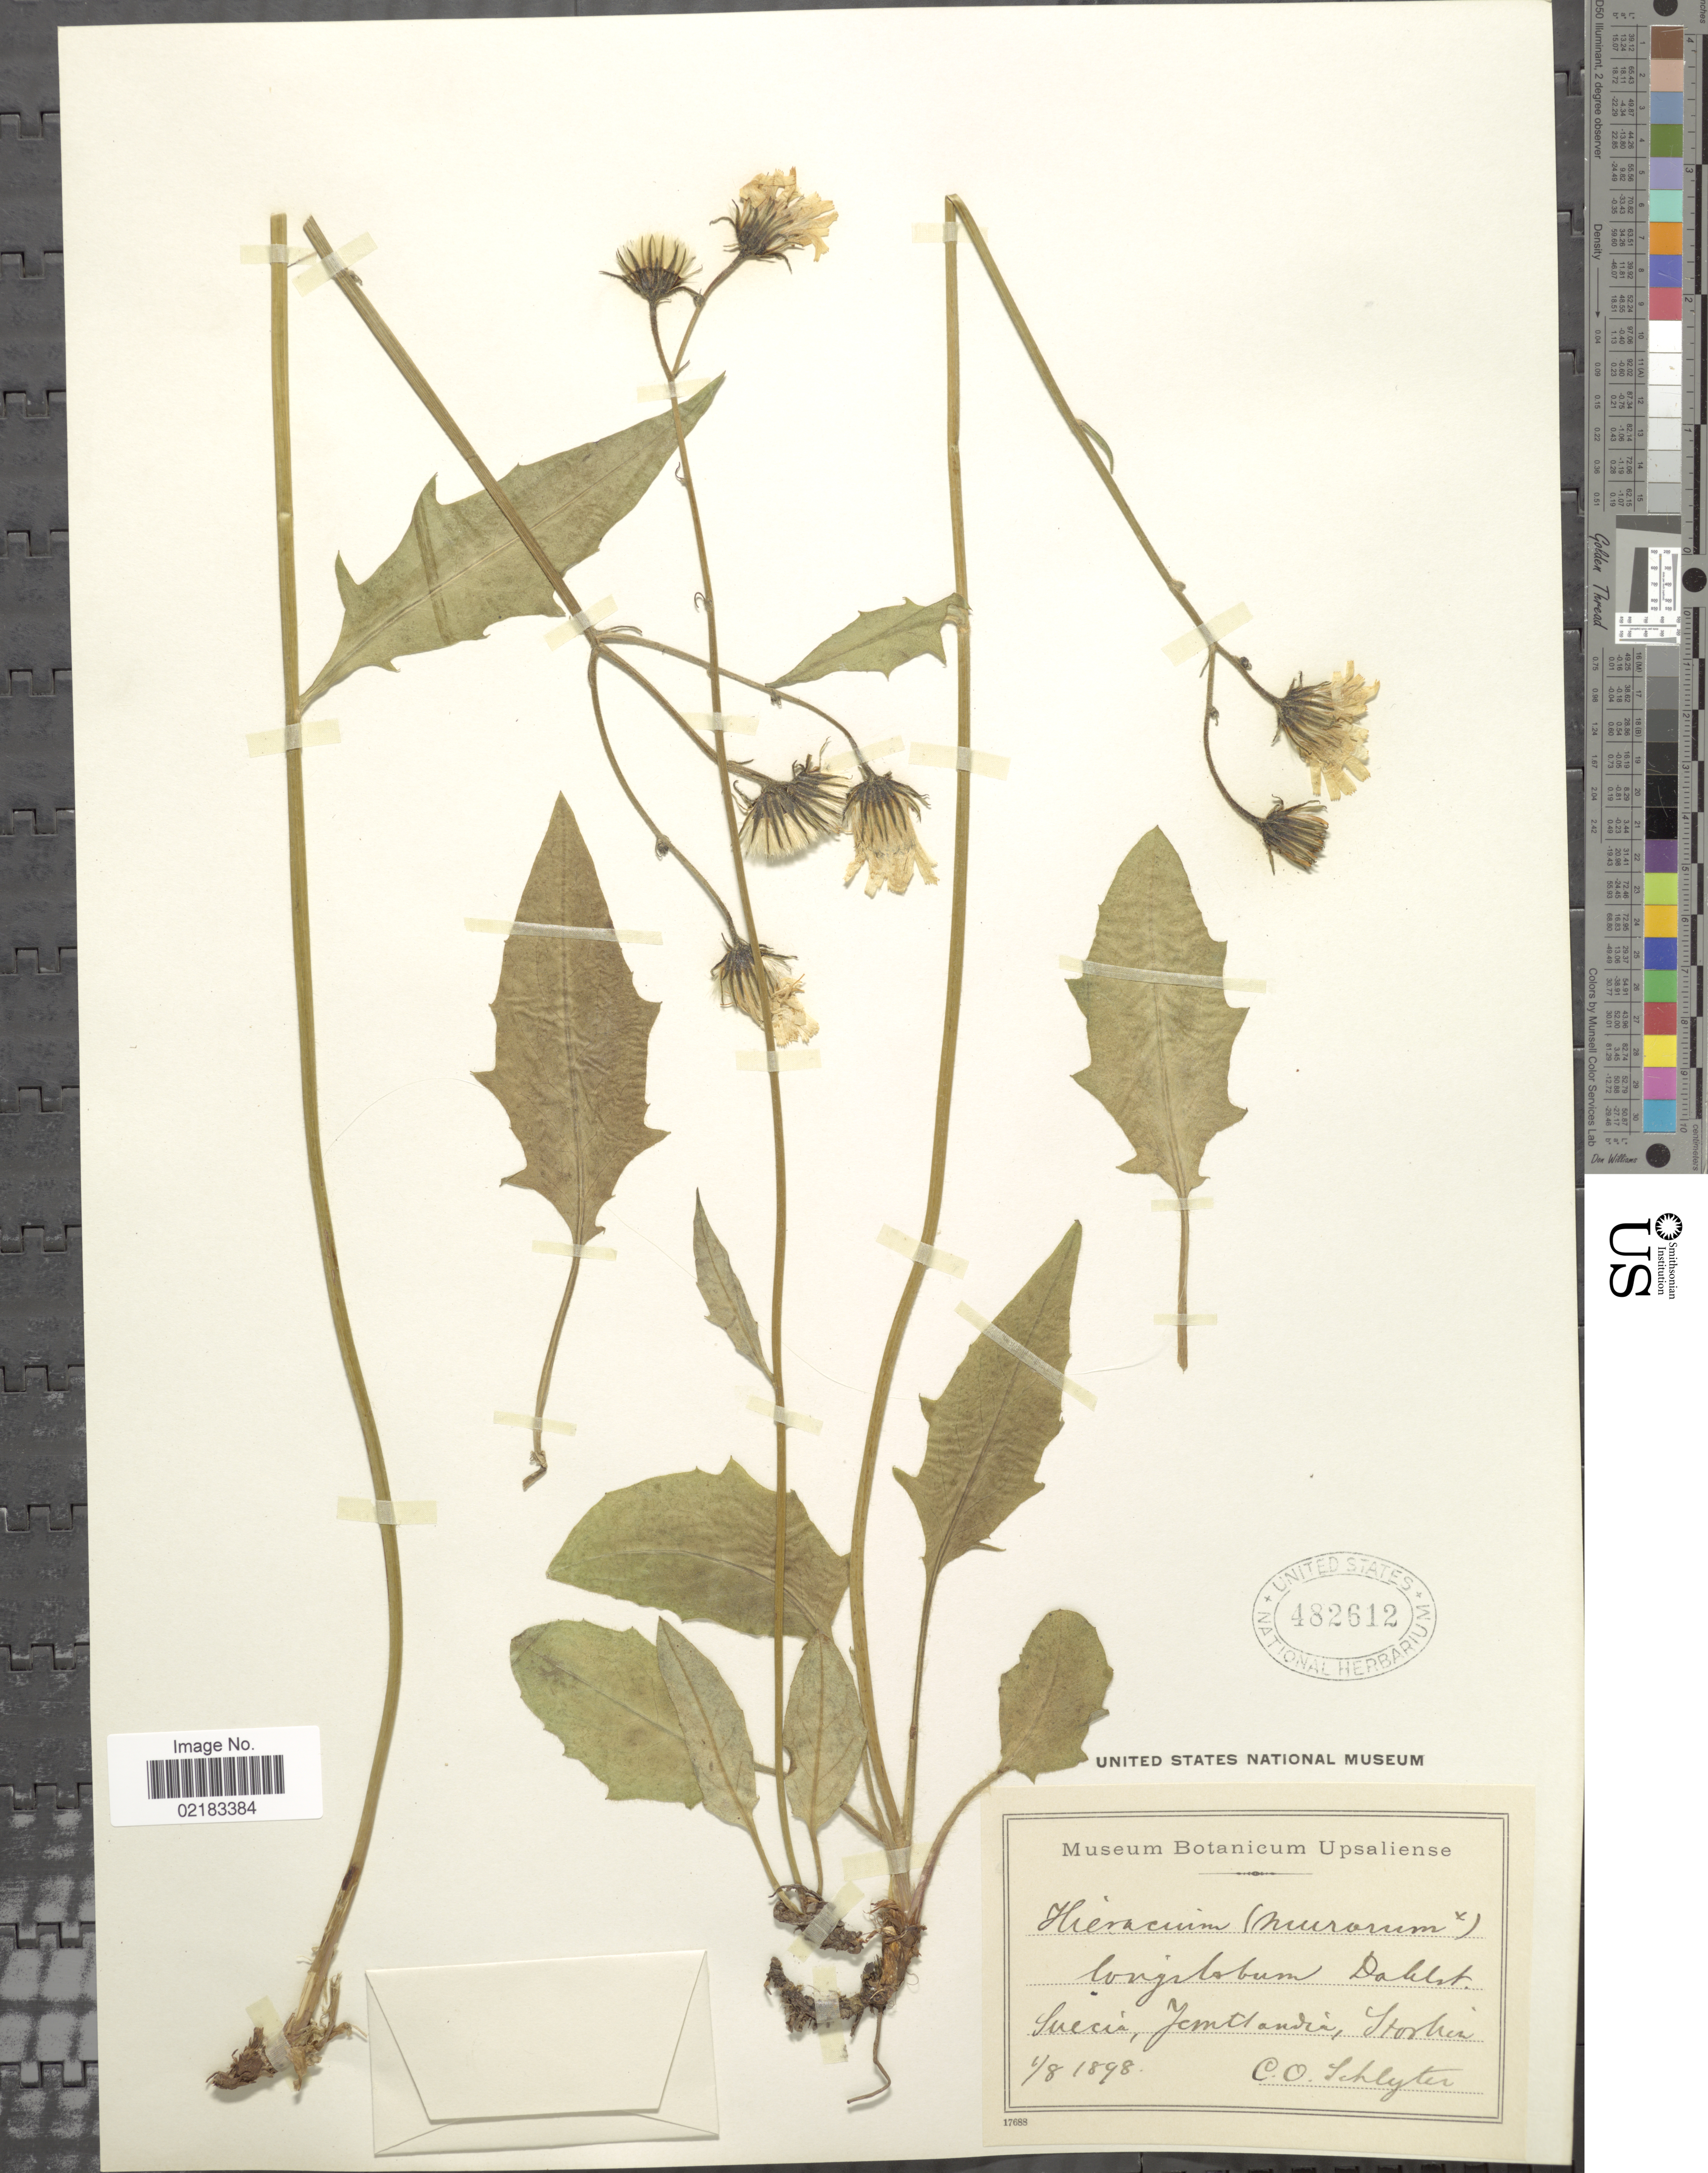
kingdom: Plantae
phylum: Tracheophyta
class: Magnoliopsida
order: Asterales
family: Asteraceae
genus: Hieracium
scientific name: Hieracium murorum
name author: L.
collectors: C. Schlyter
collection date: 1898-08-01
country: Sweden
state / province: Jämtland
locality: Suecia: Jemtlandia, Storlien.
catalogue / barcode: US 482612